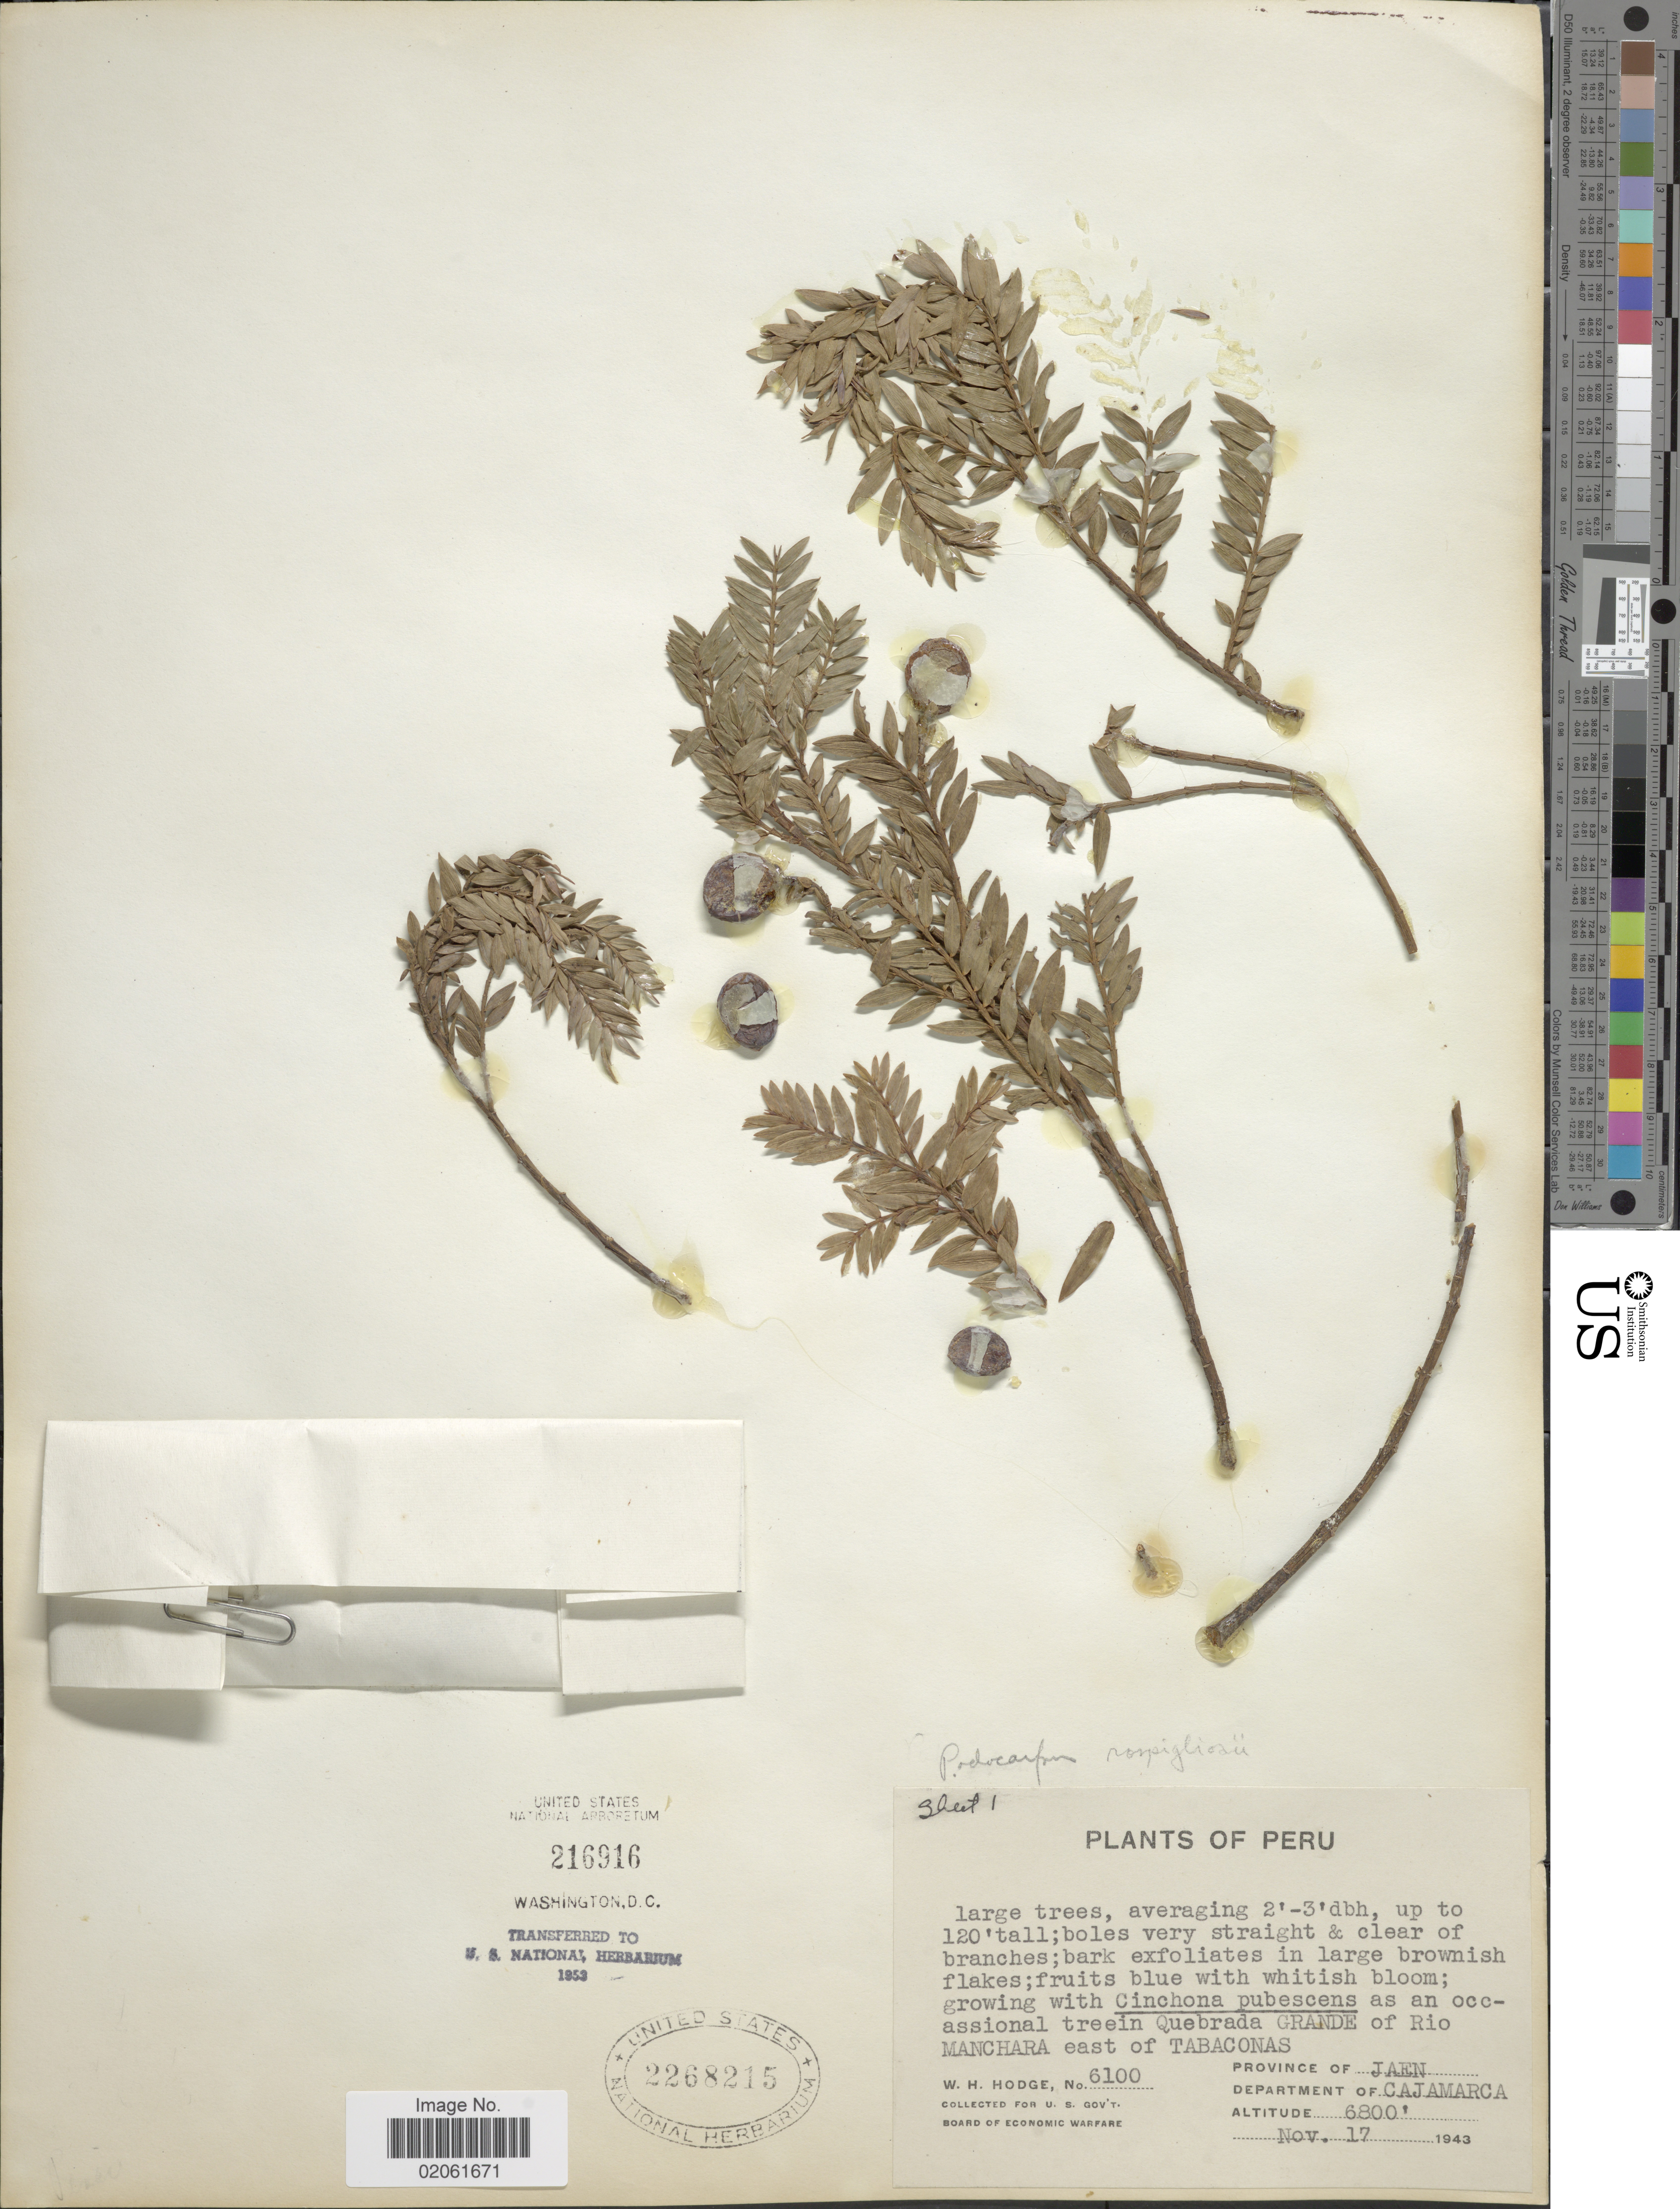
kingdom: Plantae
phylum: Tracheophyta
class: Pinopsida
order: Pinales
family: Podocarpaceae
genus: Podocarpus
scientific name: Podocarpus rospigliosii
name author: Pilg.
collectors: W. Hodge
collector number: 6100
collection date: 1943-11-17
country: Peru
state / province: Cajamarca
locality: Quebrada Grande of Rio Manchara east of Tabaconas, Province Jaen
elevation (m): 2073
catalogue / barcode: US 2268215